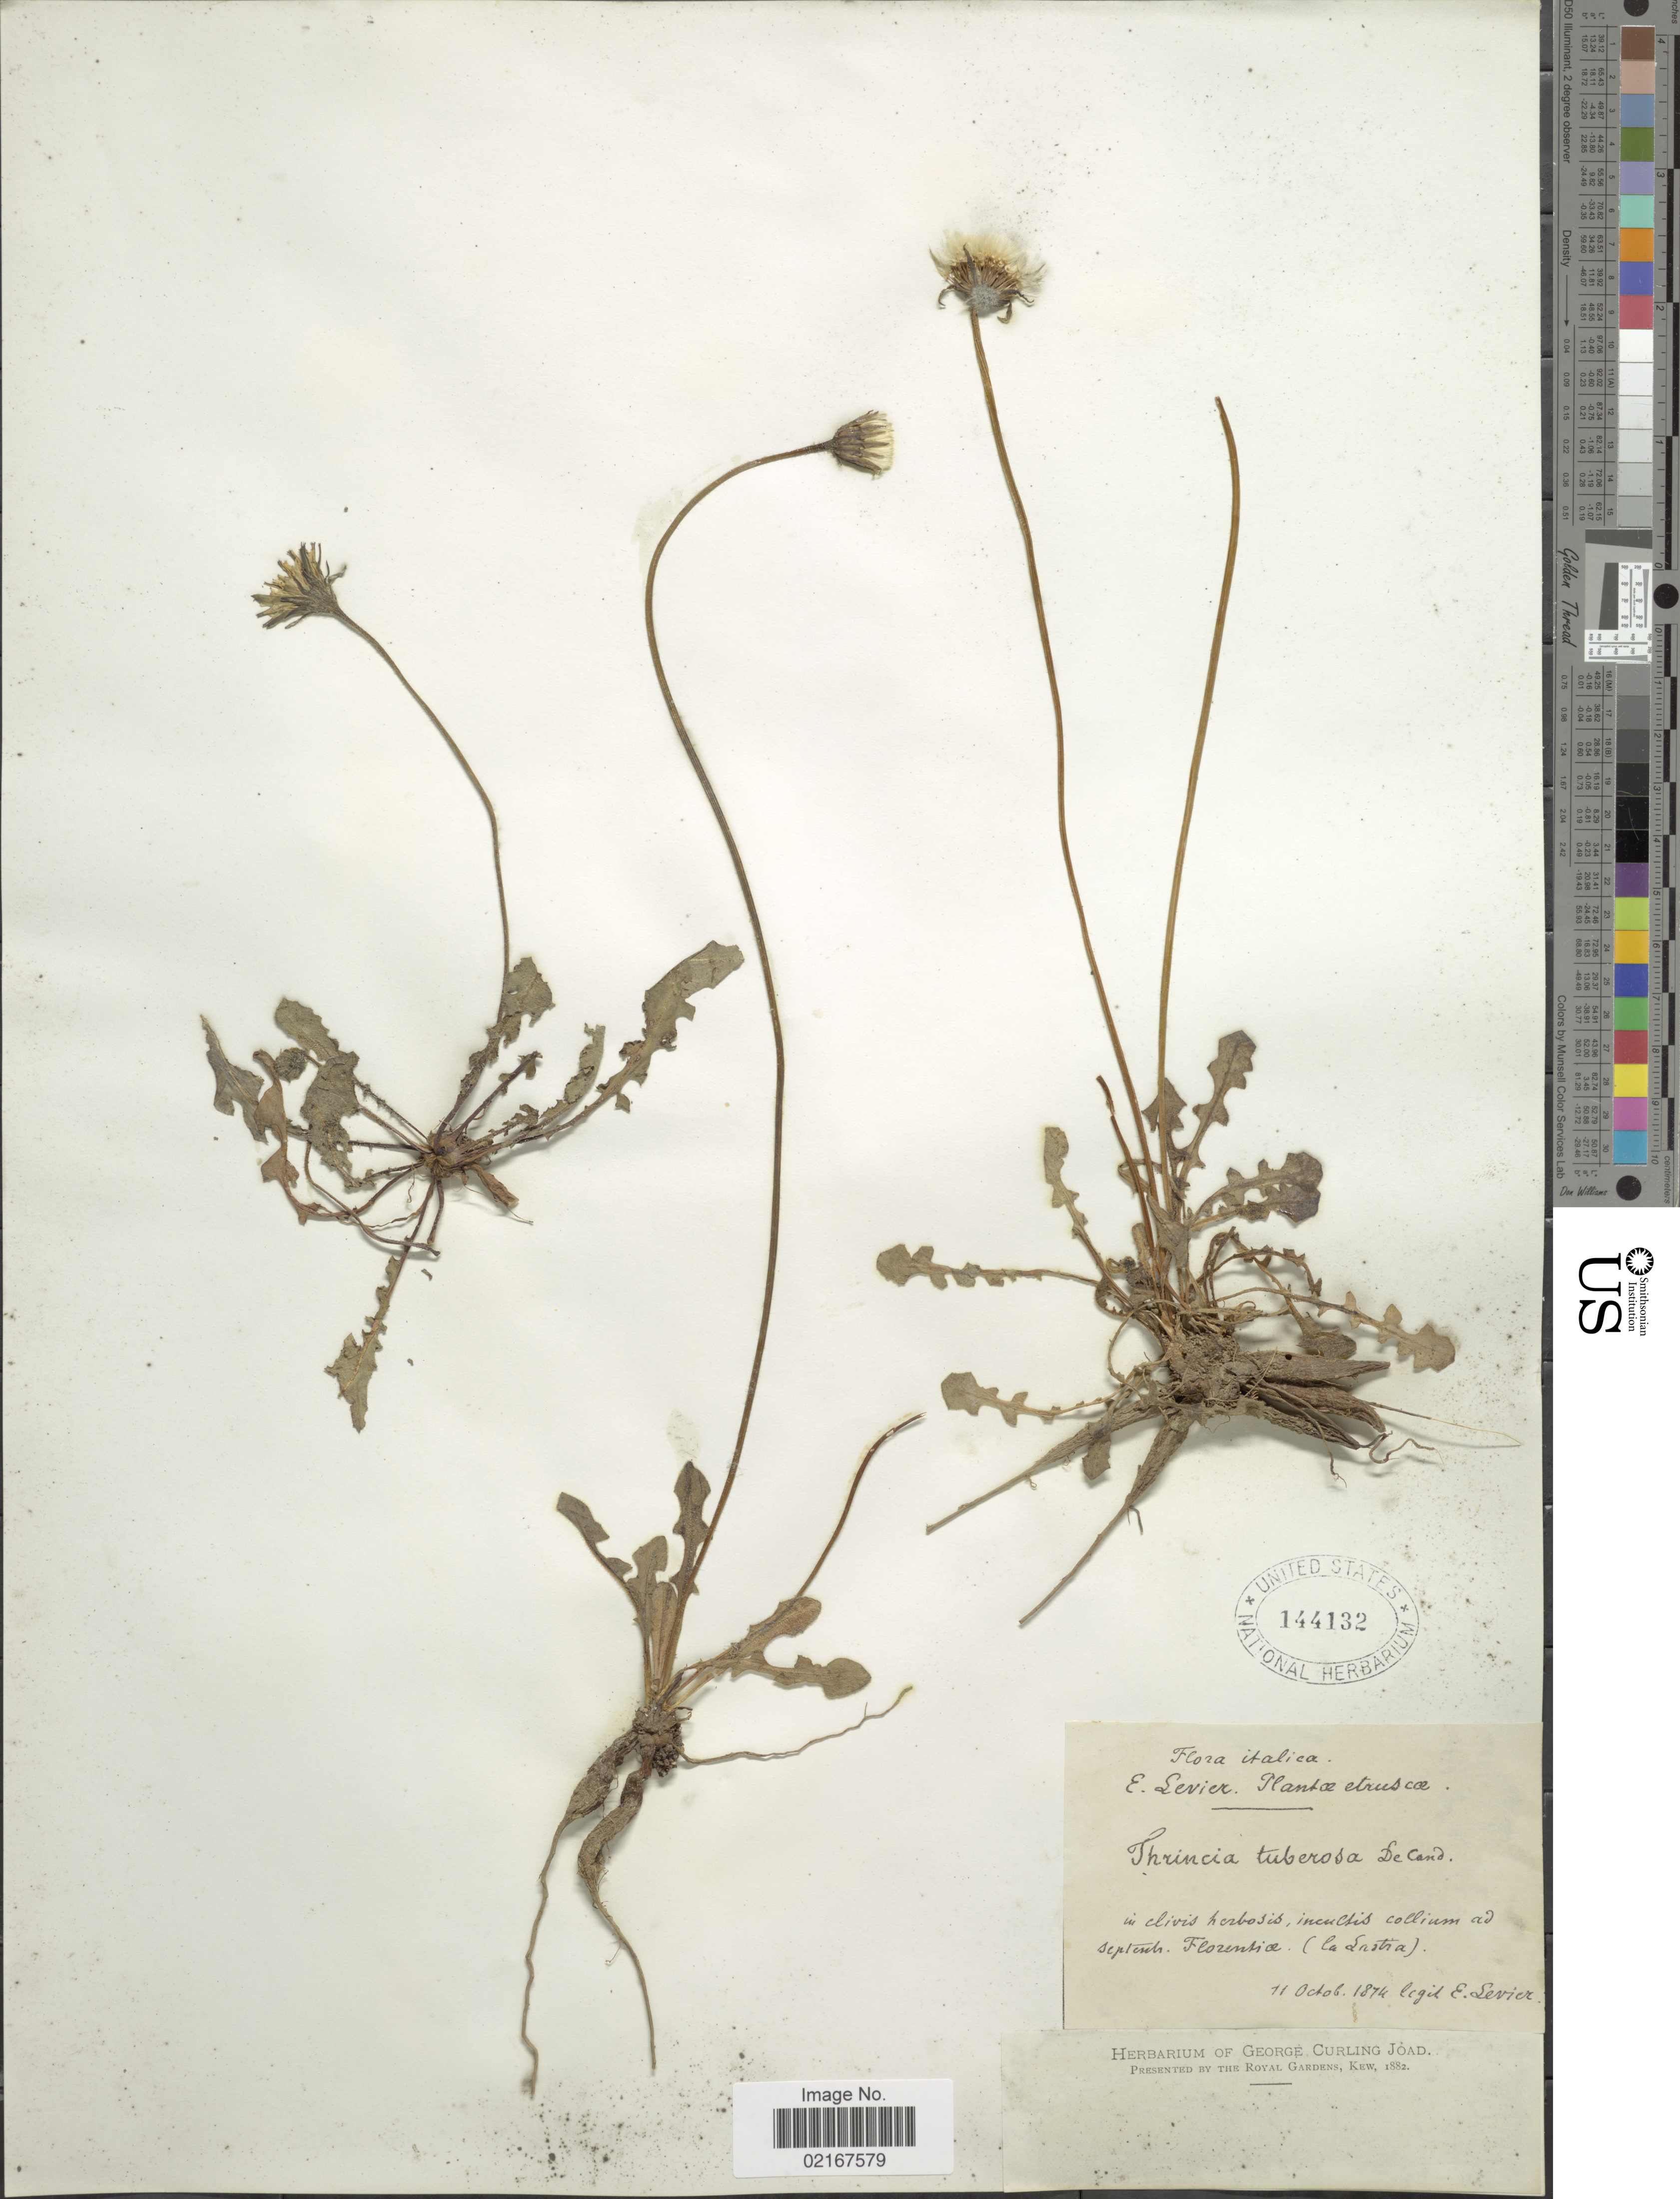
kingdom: Plantae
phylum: Tracheophyta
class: Magnoliopsida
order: Asterales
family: Asteraceae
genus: Leontodon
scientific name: Leontodon tuberosus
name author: L.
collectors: É. Levier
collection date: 1874-10-11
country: Italy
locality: Adseptentr. Florentiae (la Lastria)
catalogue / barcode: US 144132